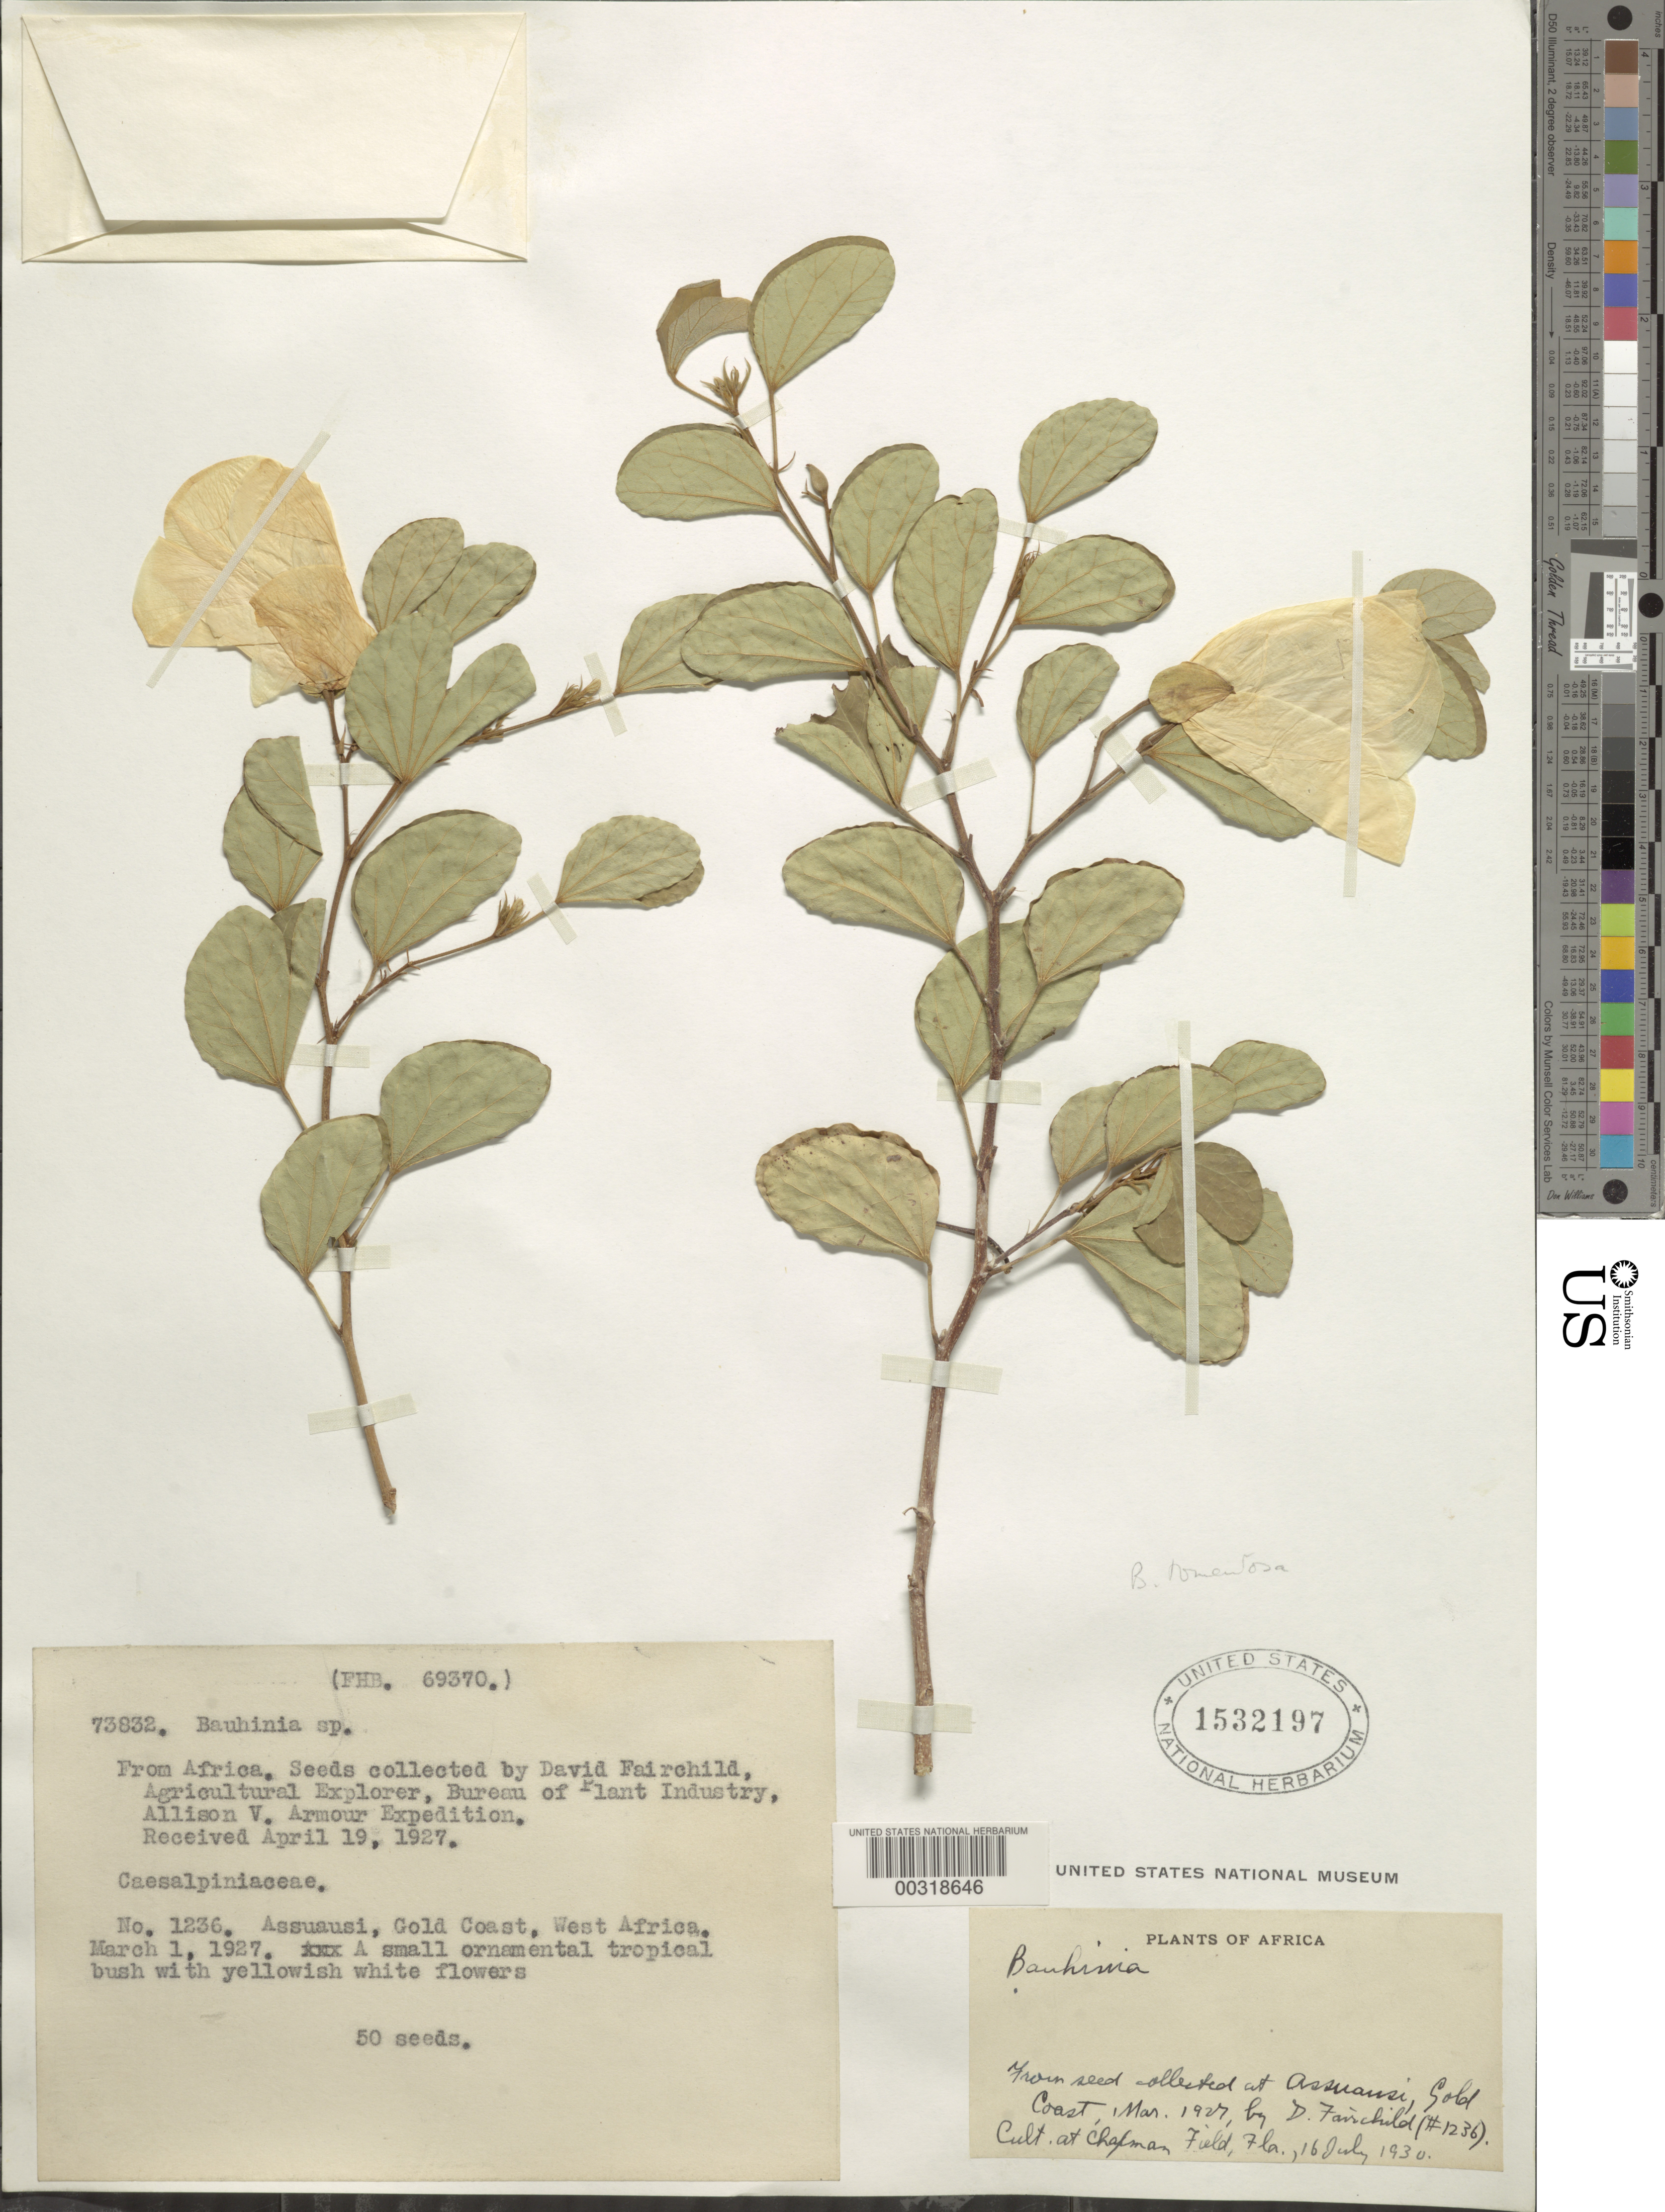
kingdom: Plantae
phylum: Tracheophyta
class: Magnoliopsida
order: Fabales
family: Fabaceae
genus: Bauhinia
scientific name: Bauhinia tomentosa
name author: L.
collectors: D. Fairchild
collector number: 1236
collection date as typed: Mar 1927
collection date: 1927-03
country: Ghana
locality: Assuausi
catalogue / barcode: US 1532197